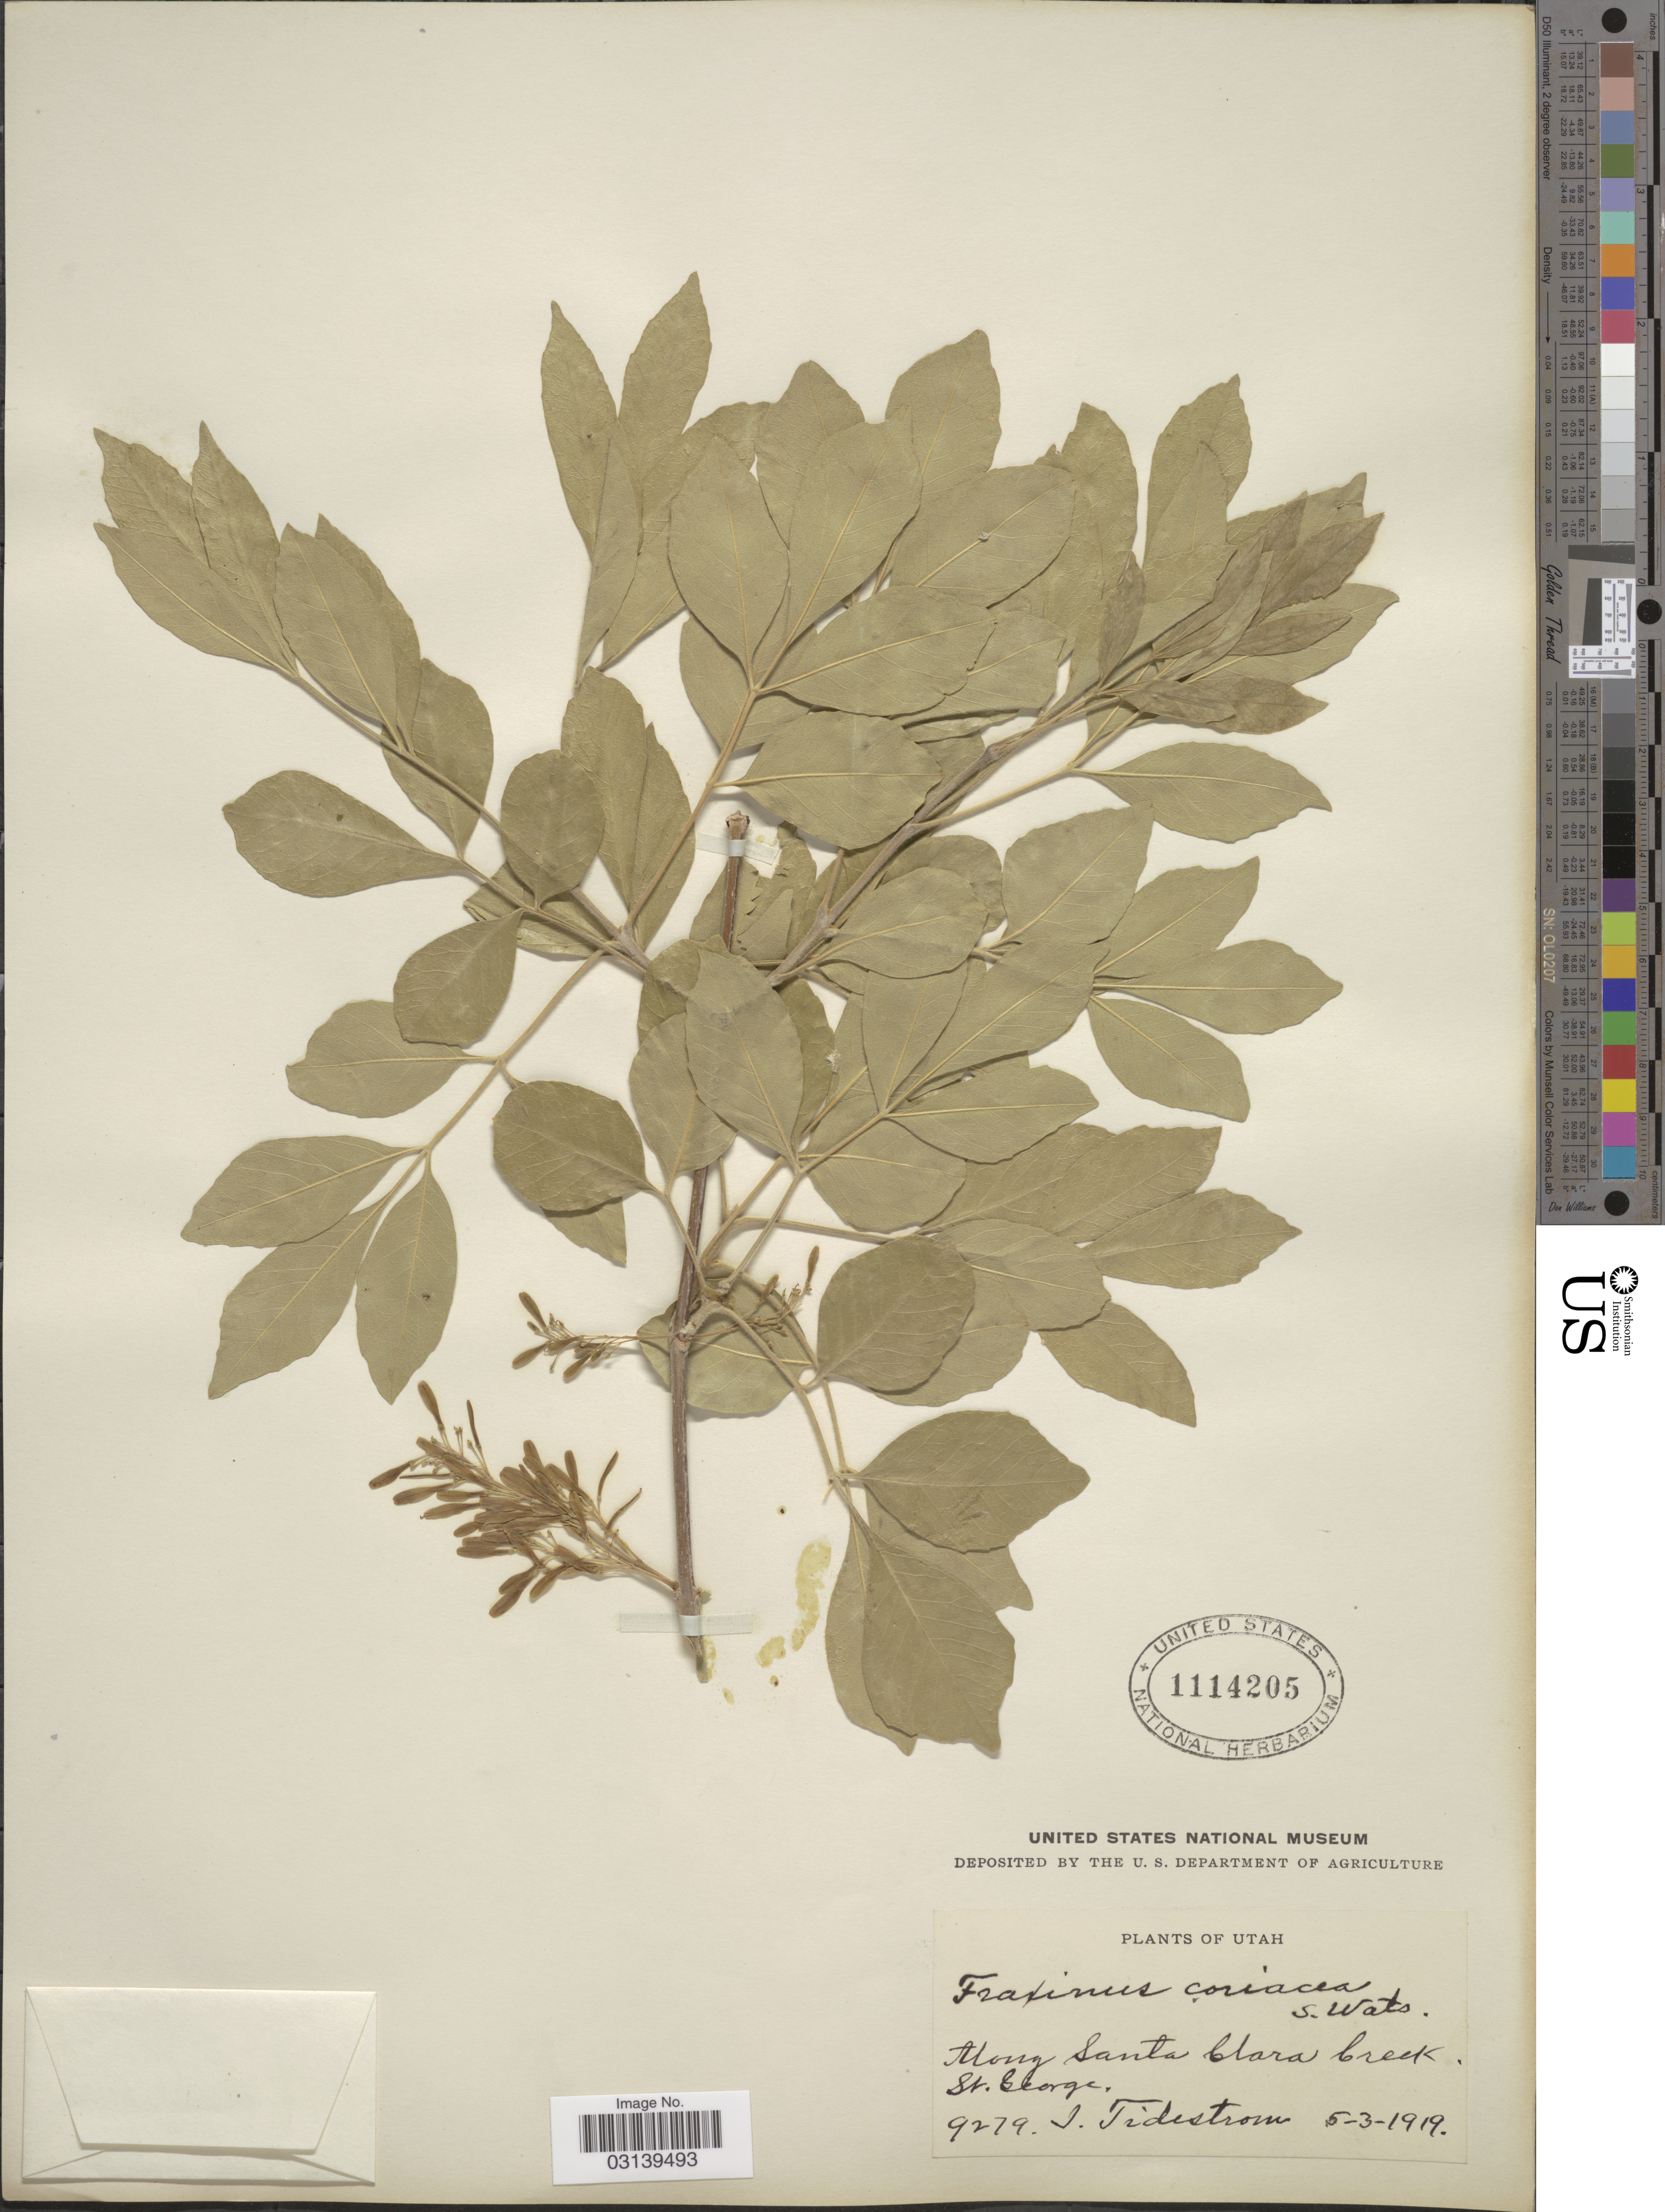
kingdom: Plantae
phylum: Tracheophyta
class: Magnoliopsida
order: Lamiales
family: Oleaceae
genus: Fraxinus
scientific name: Fraxinus velutina var. coriacea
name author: (S. Watson) Rehder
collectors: I. F. Tidestrom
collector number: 9279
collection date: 1919-05-03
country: United States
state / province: Utah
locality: Along Santa Clara Creek. St. George.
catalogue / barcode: US 1114205